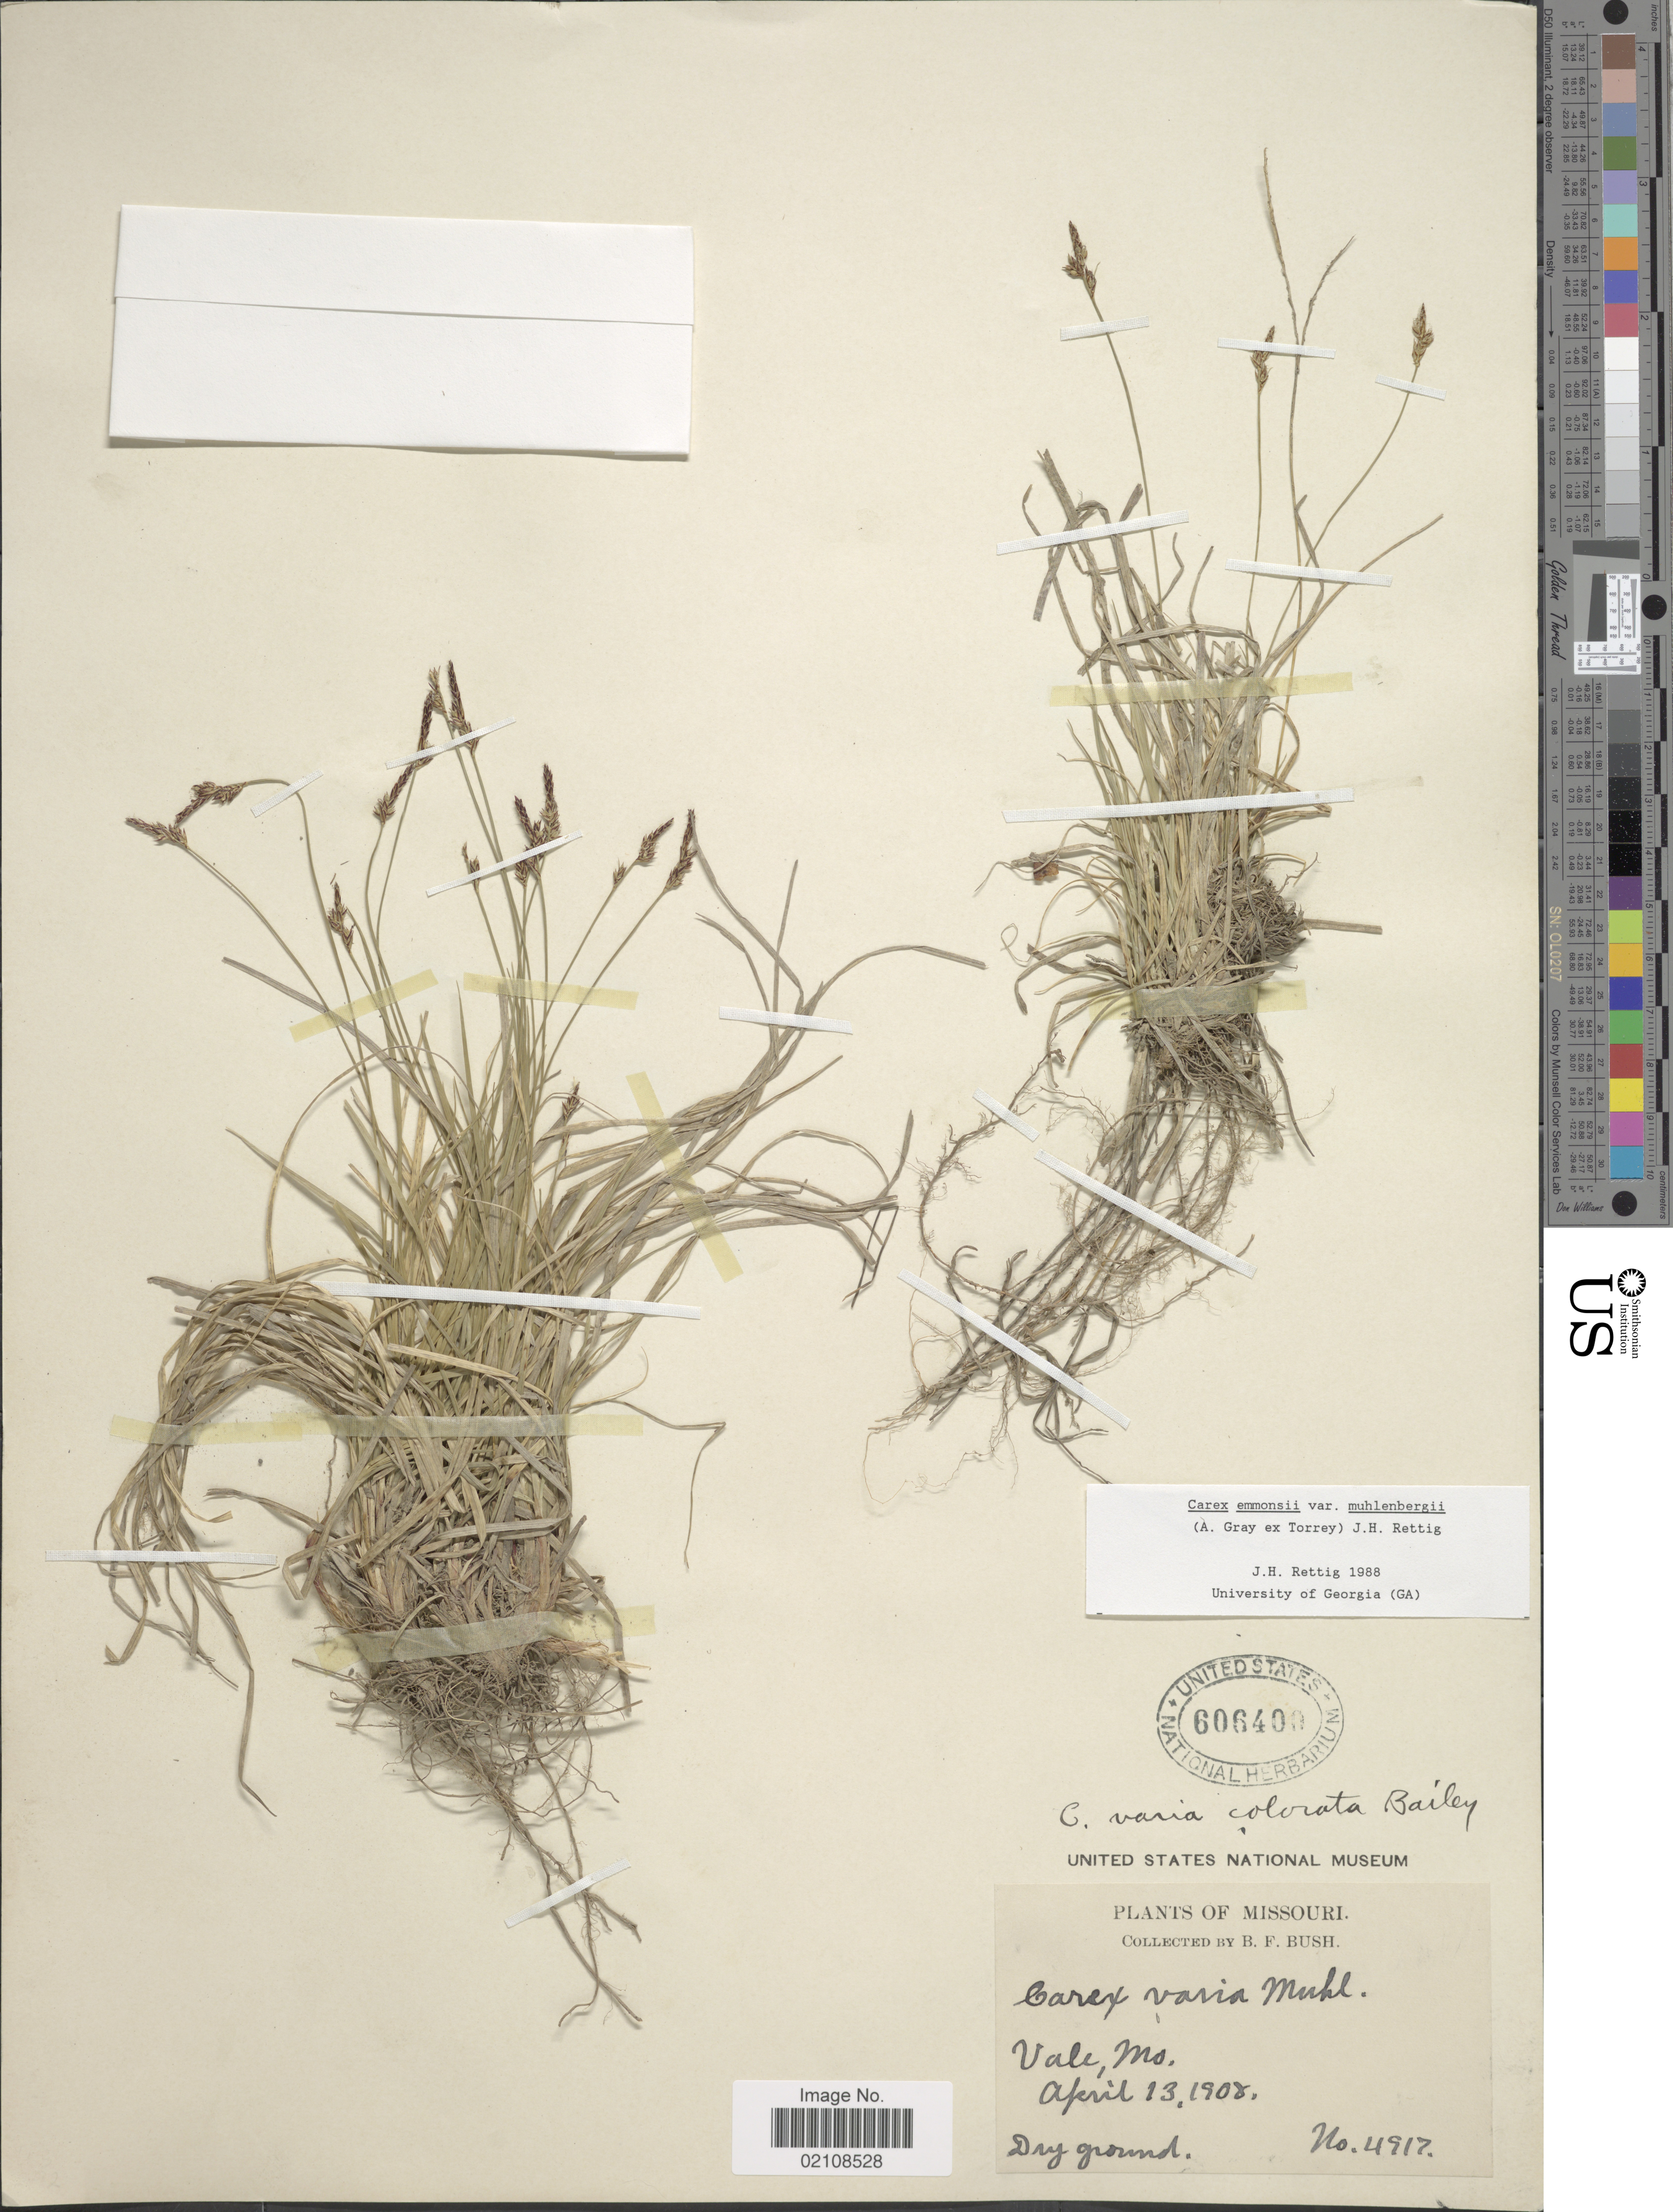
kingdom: Plantae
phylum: Tracheophyta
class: Liliopsida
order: Poales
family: Cyperaceae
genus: Carex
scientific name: Carex albicans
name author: Willd. ex Spreng.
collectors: B. F. Bush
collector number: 4917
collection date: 1908-04-13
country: United States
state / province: Missouri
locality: Vale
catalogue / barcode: US 606400